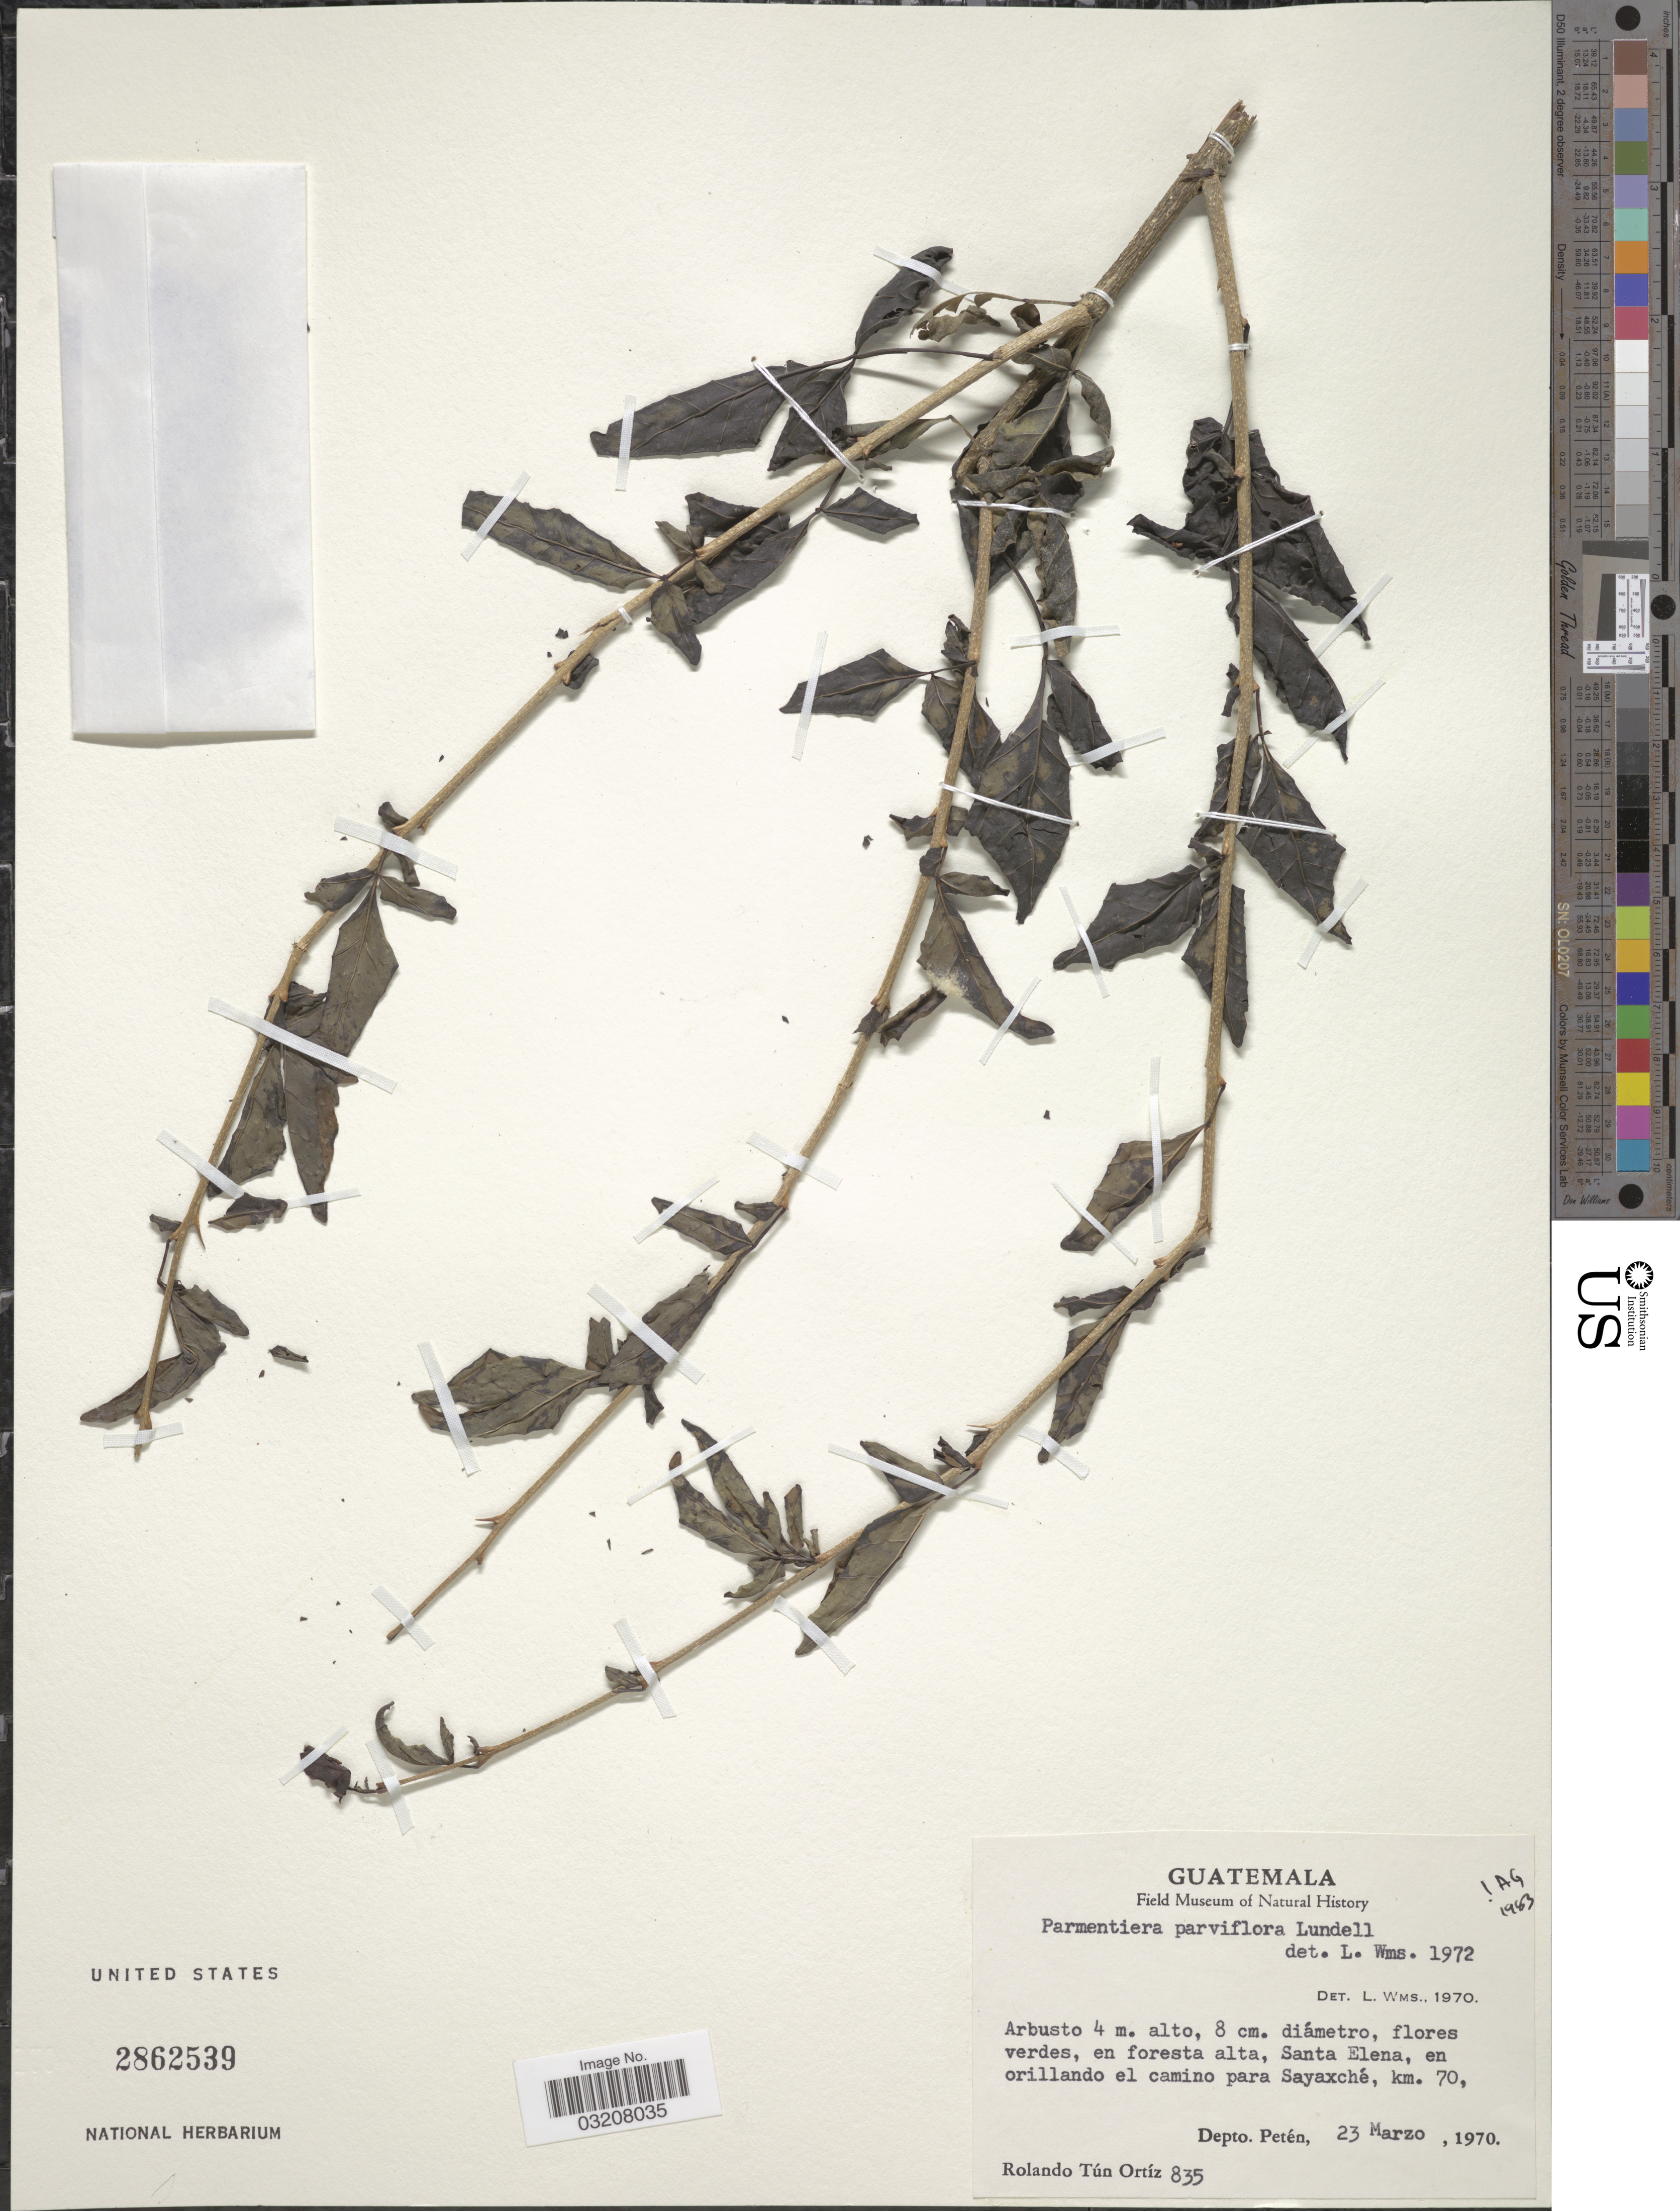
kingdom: Plantae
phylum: Tracheophyta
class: Magnoliopsida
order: Lamiales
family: Bignoniaceae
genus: Parmentiera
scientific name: Parmentiera parviflora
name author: Lundell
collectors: R. Ortiz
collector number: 835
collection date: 1970-03-23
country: Guatemala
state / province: El Petén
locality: Santa Elena, en orillando el camino para Sayaxché, km. 70, Depto. Petén.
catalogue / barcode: US 2862539